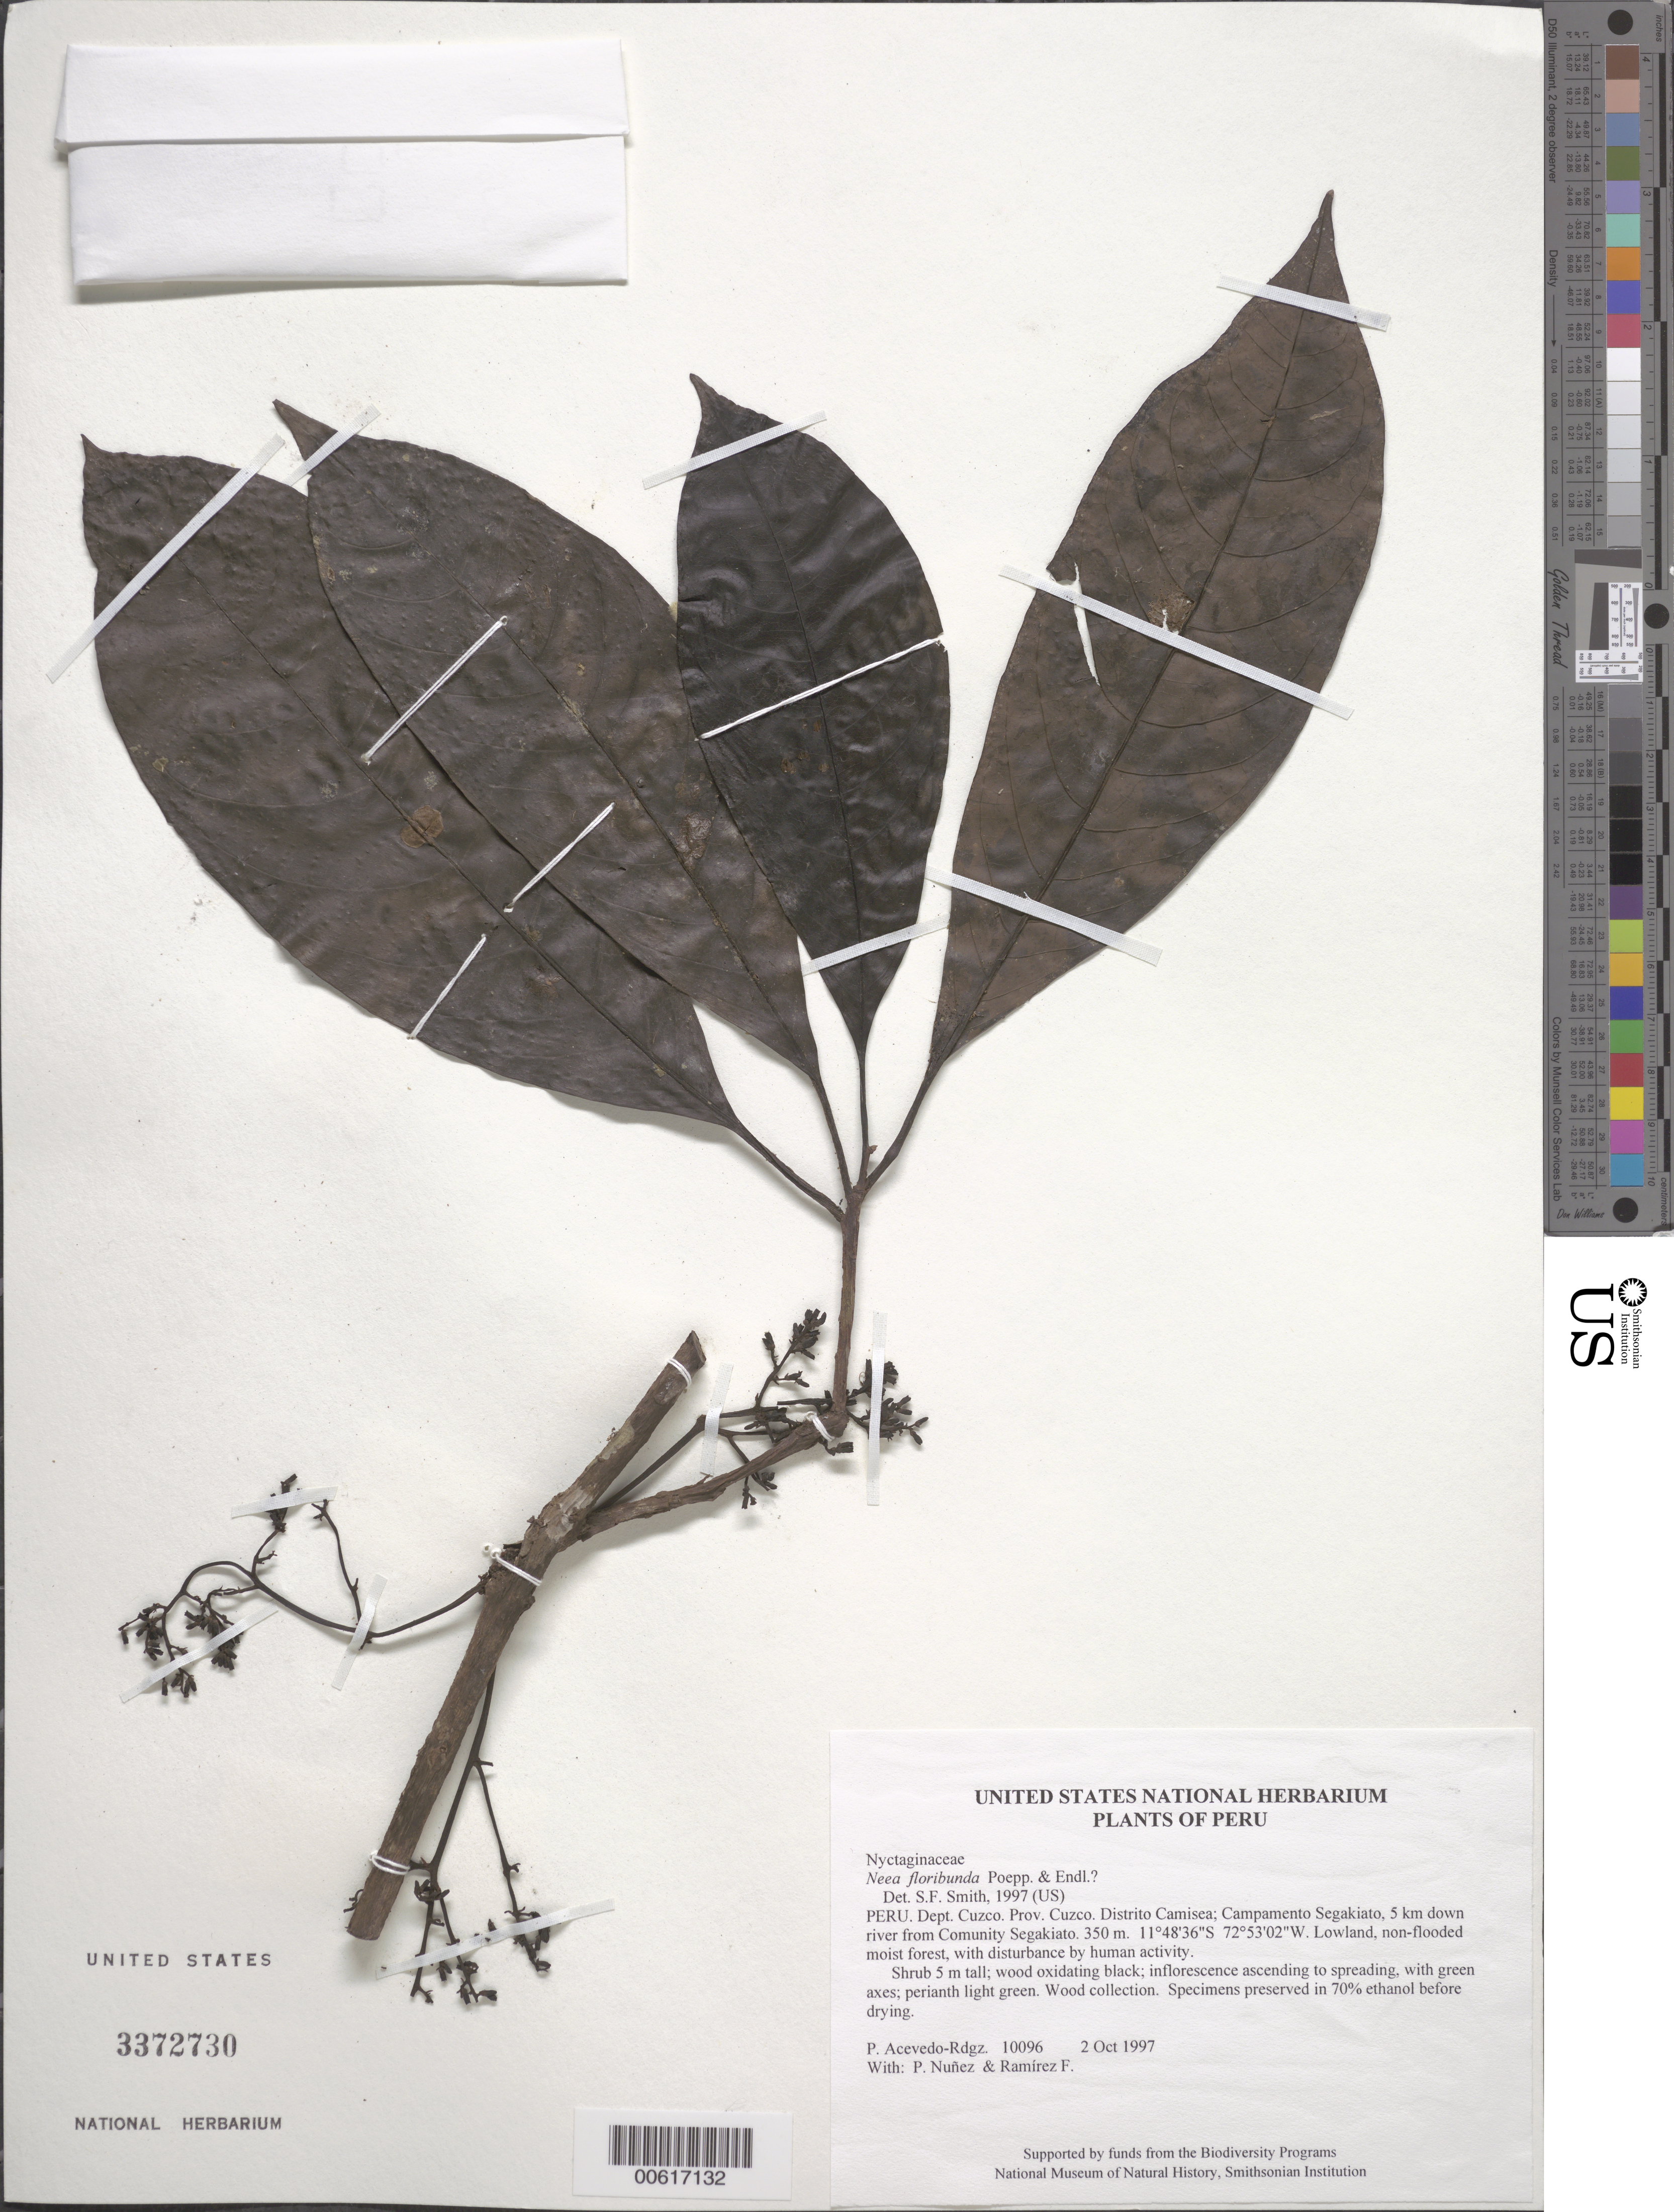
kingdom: Plantae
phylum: Tracheophyta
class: Magnoliopsida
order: Caryophyllales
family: Nyctaginaceae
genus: Neea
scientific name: Neea floribunda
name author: Poepp. & Endl.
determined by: Smith, Stephen F., (US), NMNH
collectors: P. Acevedo-Rodr., P. Nuñez V. & F. Ramirez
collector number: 10096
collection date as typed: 02 Oct 1997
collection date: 1997-10-02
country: Peru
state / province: Cusco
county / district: Cusco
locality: Distrito Camisea; Campamento Segakiato, 5 km down river from Comunity Segakiato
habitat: Lowland, non-flooded moist forest, with disturbance by human activity.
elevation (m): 350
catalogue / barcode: US 3372730